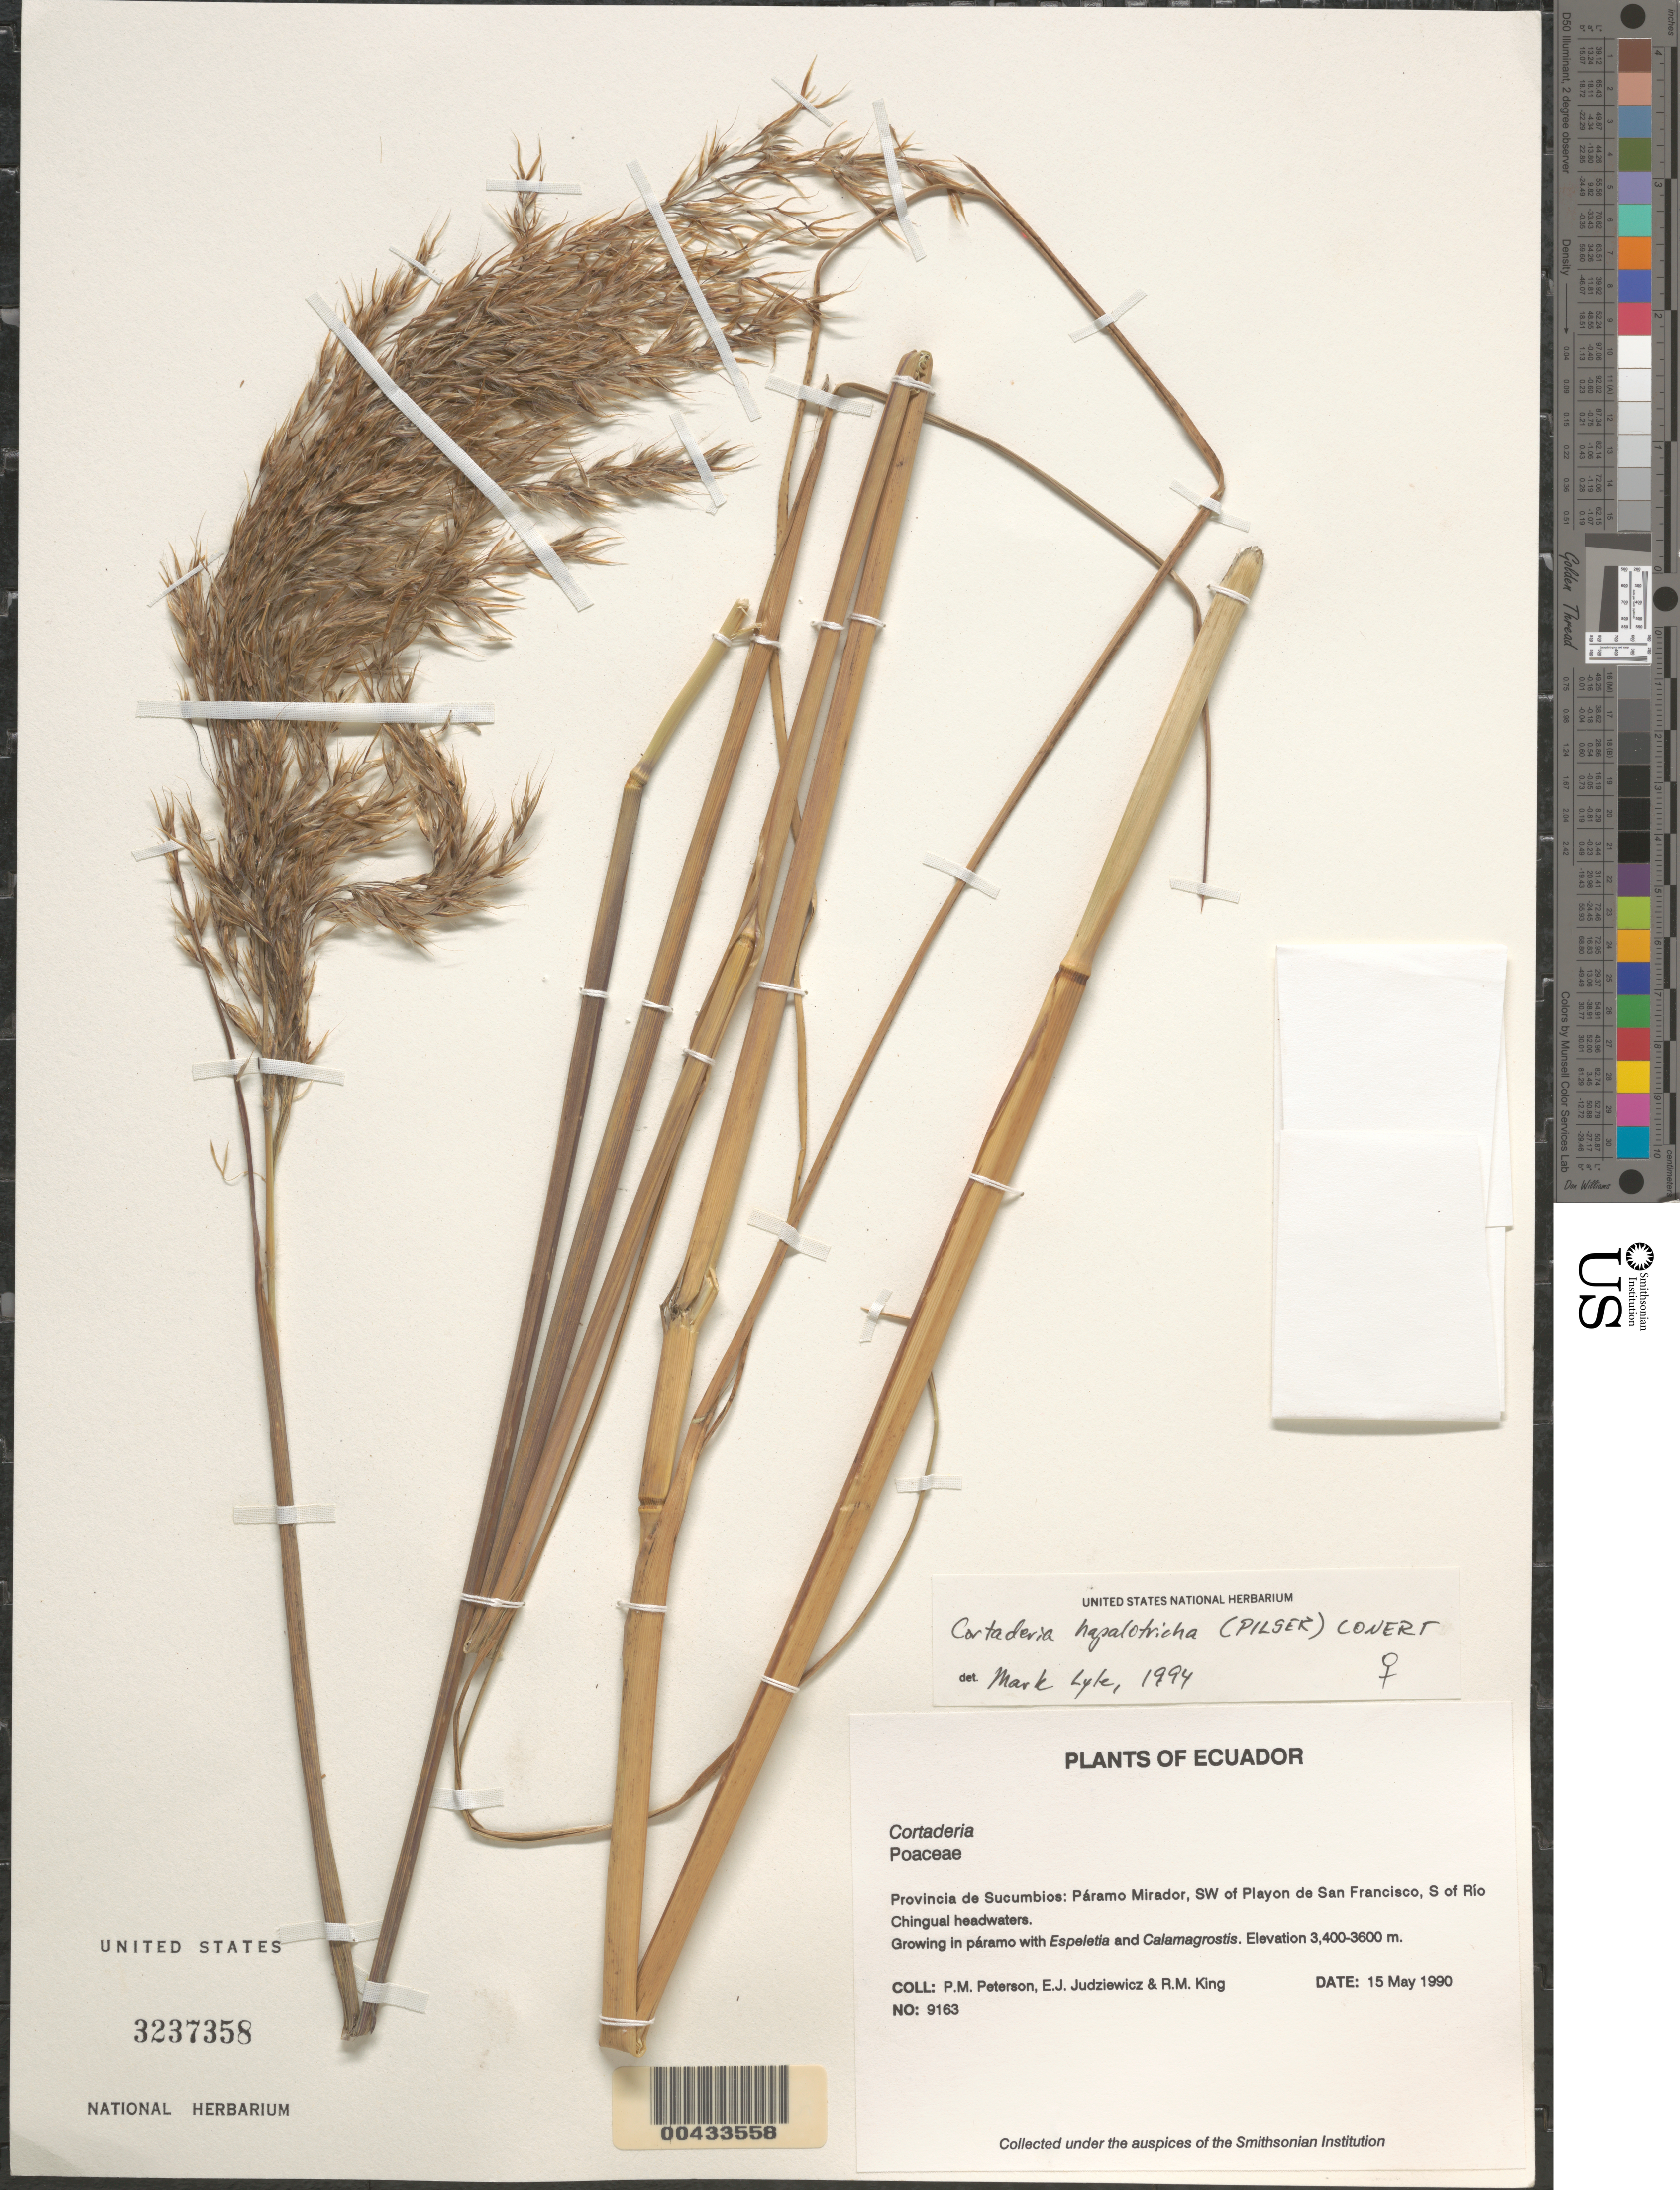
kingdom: Plantae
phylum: Tracheophyta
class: Liliopsida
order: Poales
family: Poaceae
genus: Cortaderia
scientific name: Cortaderia hapalotricha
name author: (Pilg.) Conert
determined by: Lyle, M.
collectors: P. M. Peterson, E. J. Judziewicz & R. M. King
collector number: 09163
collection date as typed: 15 May 1990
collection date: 1990-05-15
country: Ecuador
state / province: Sucumbíos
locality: Páramo Mirador, SW of Playon de San Francisco, S of Río Chingual headwaters.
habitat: Growing in paramo with Espeletia and Calamagrostis.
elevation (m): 3400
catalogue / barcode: US 3237385